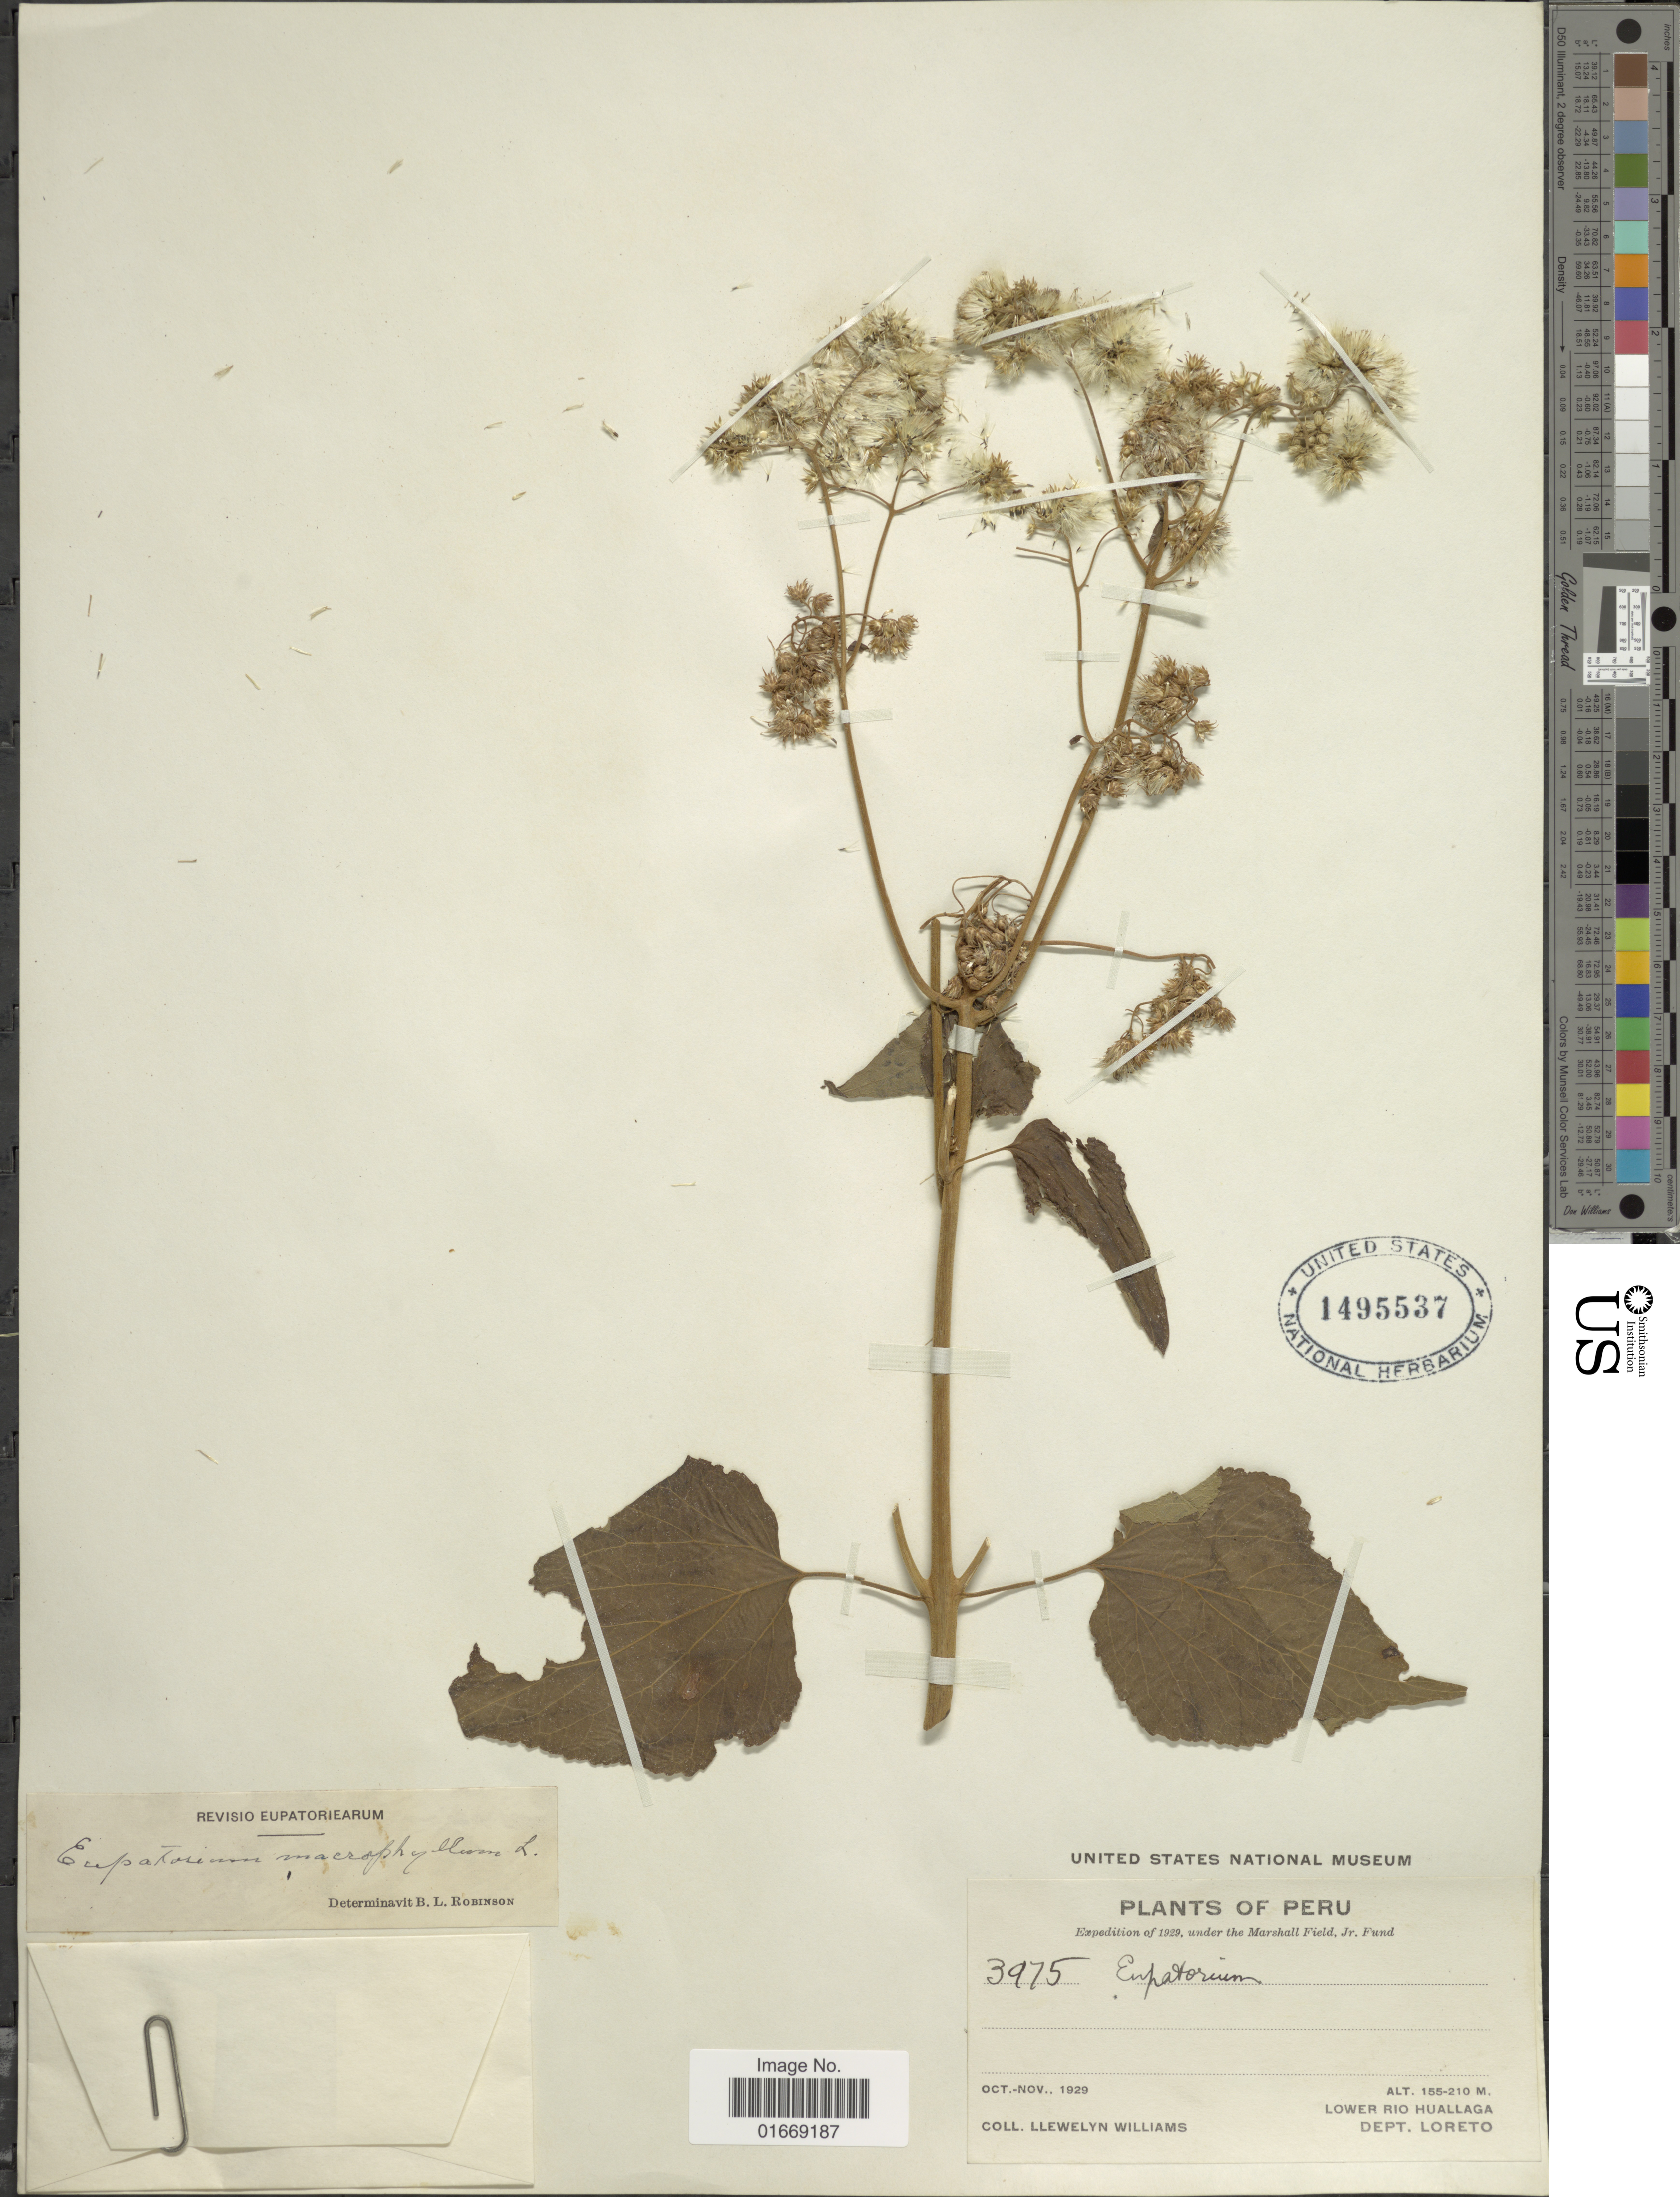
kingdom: Plantae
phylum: Tracheophyta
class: Magnoliopsida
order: Asterales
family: Asteraceae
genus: Hebeclinium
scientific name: Hebeclinium macrophyllum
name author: (L.) DC.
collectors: Ll. Williams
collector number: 3975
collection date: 1929-10/1929-11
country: Peru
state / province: Loreto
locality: Lower Rio Huallaga. Dept. Loreto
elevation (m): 155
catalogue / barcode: US 1495537